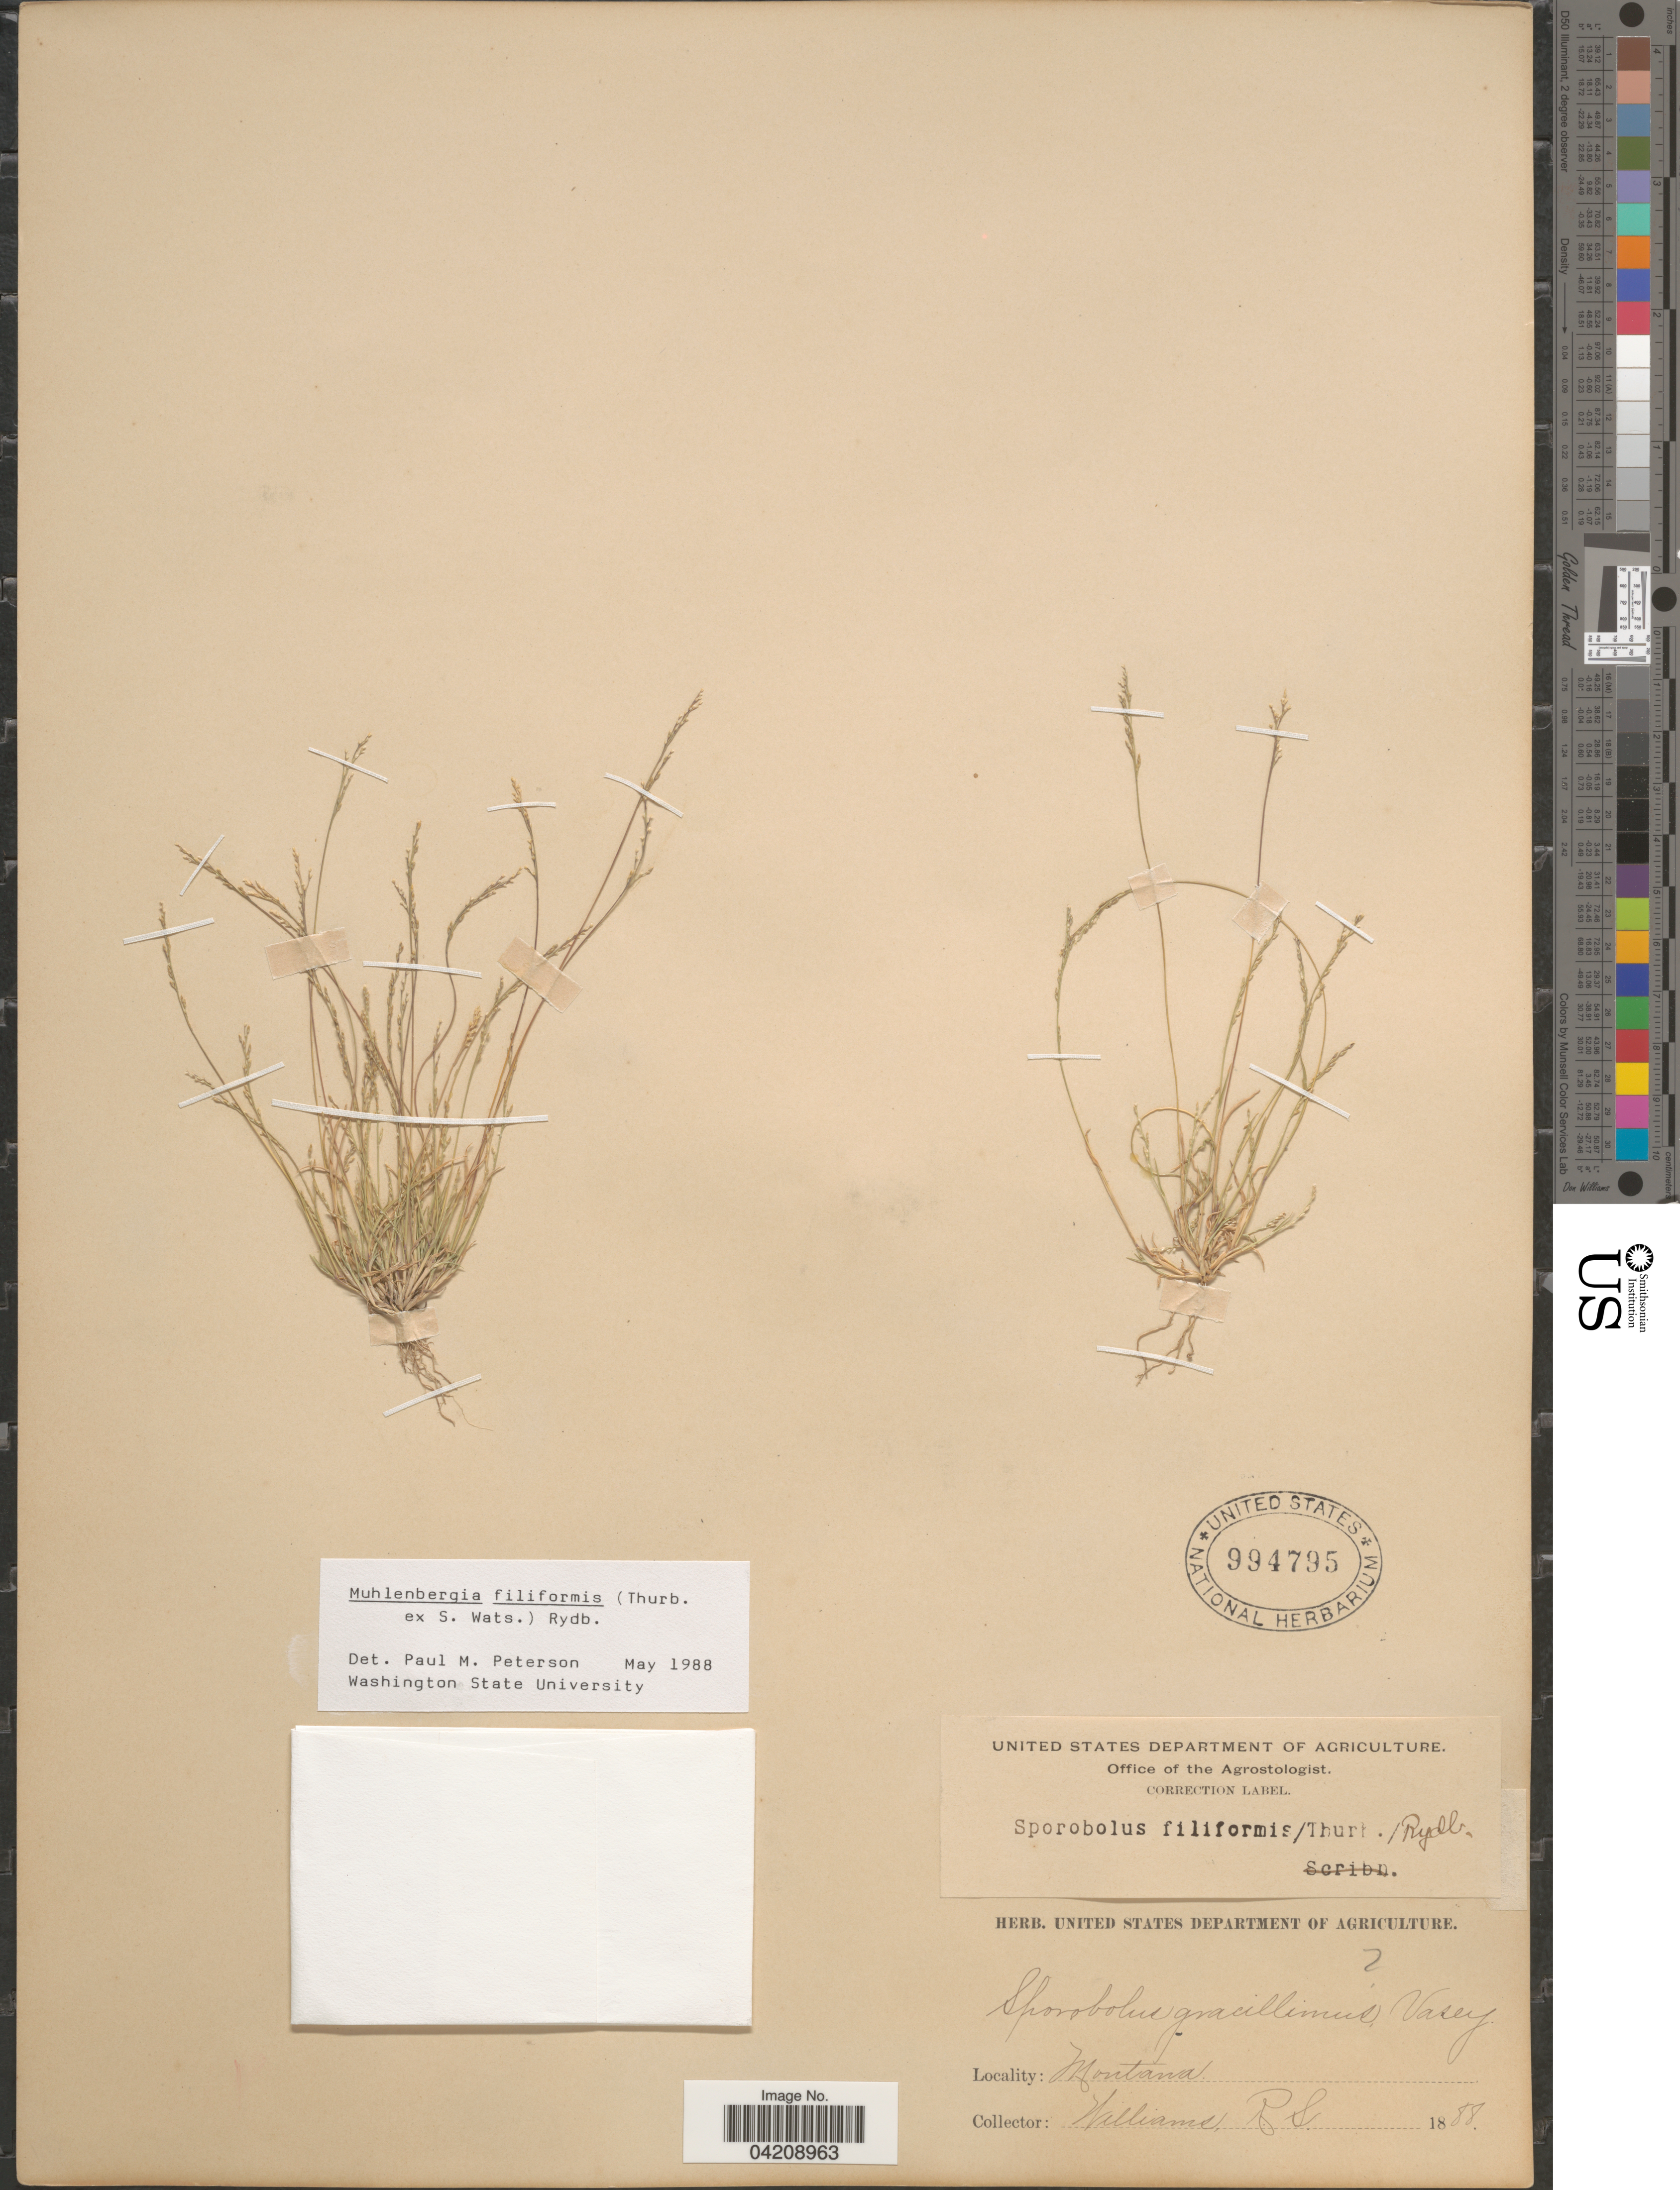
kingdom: Plantae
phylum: Tracheophyta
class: Liliopsida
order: Poales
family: Poaceae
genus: Muhlenbergia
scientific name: Muhlenbergia filiformis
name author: (Thurb. ex S. Watson) Rydb.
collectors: R. S. Williams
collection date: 1888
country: United States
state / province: Montana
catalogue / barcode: US 994795